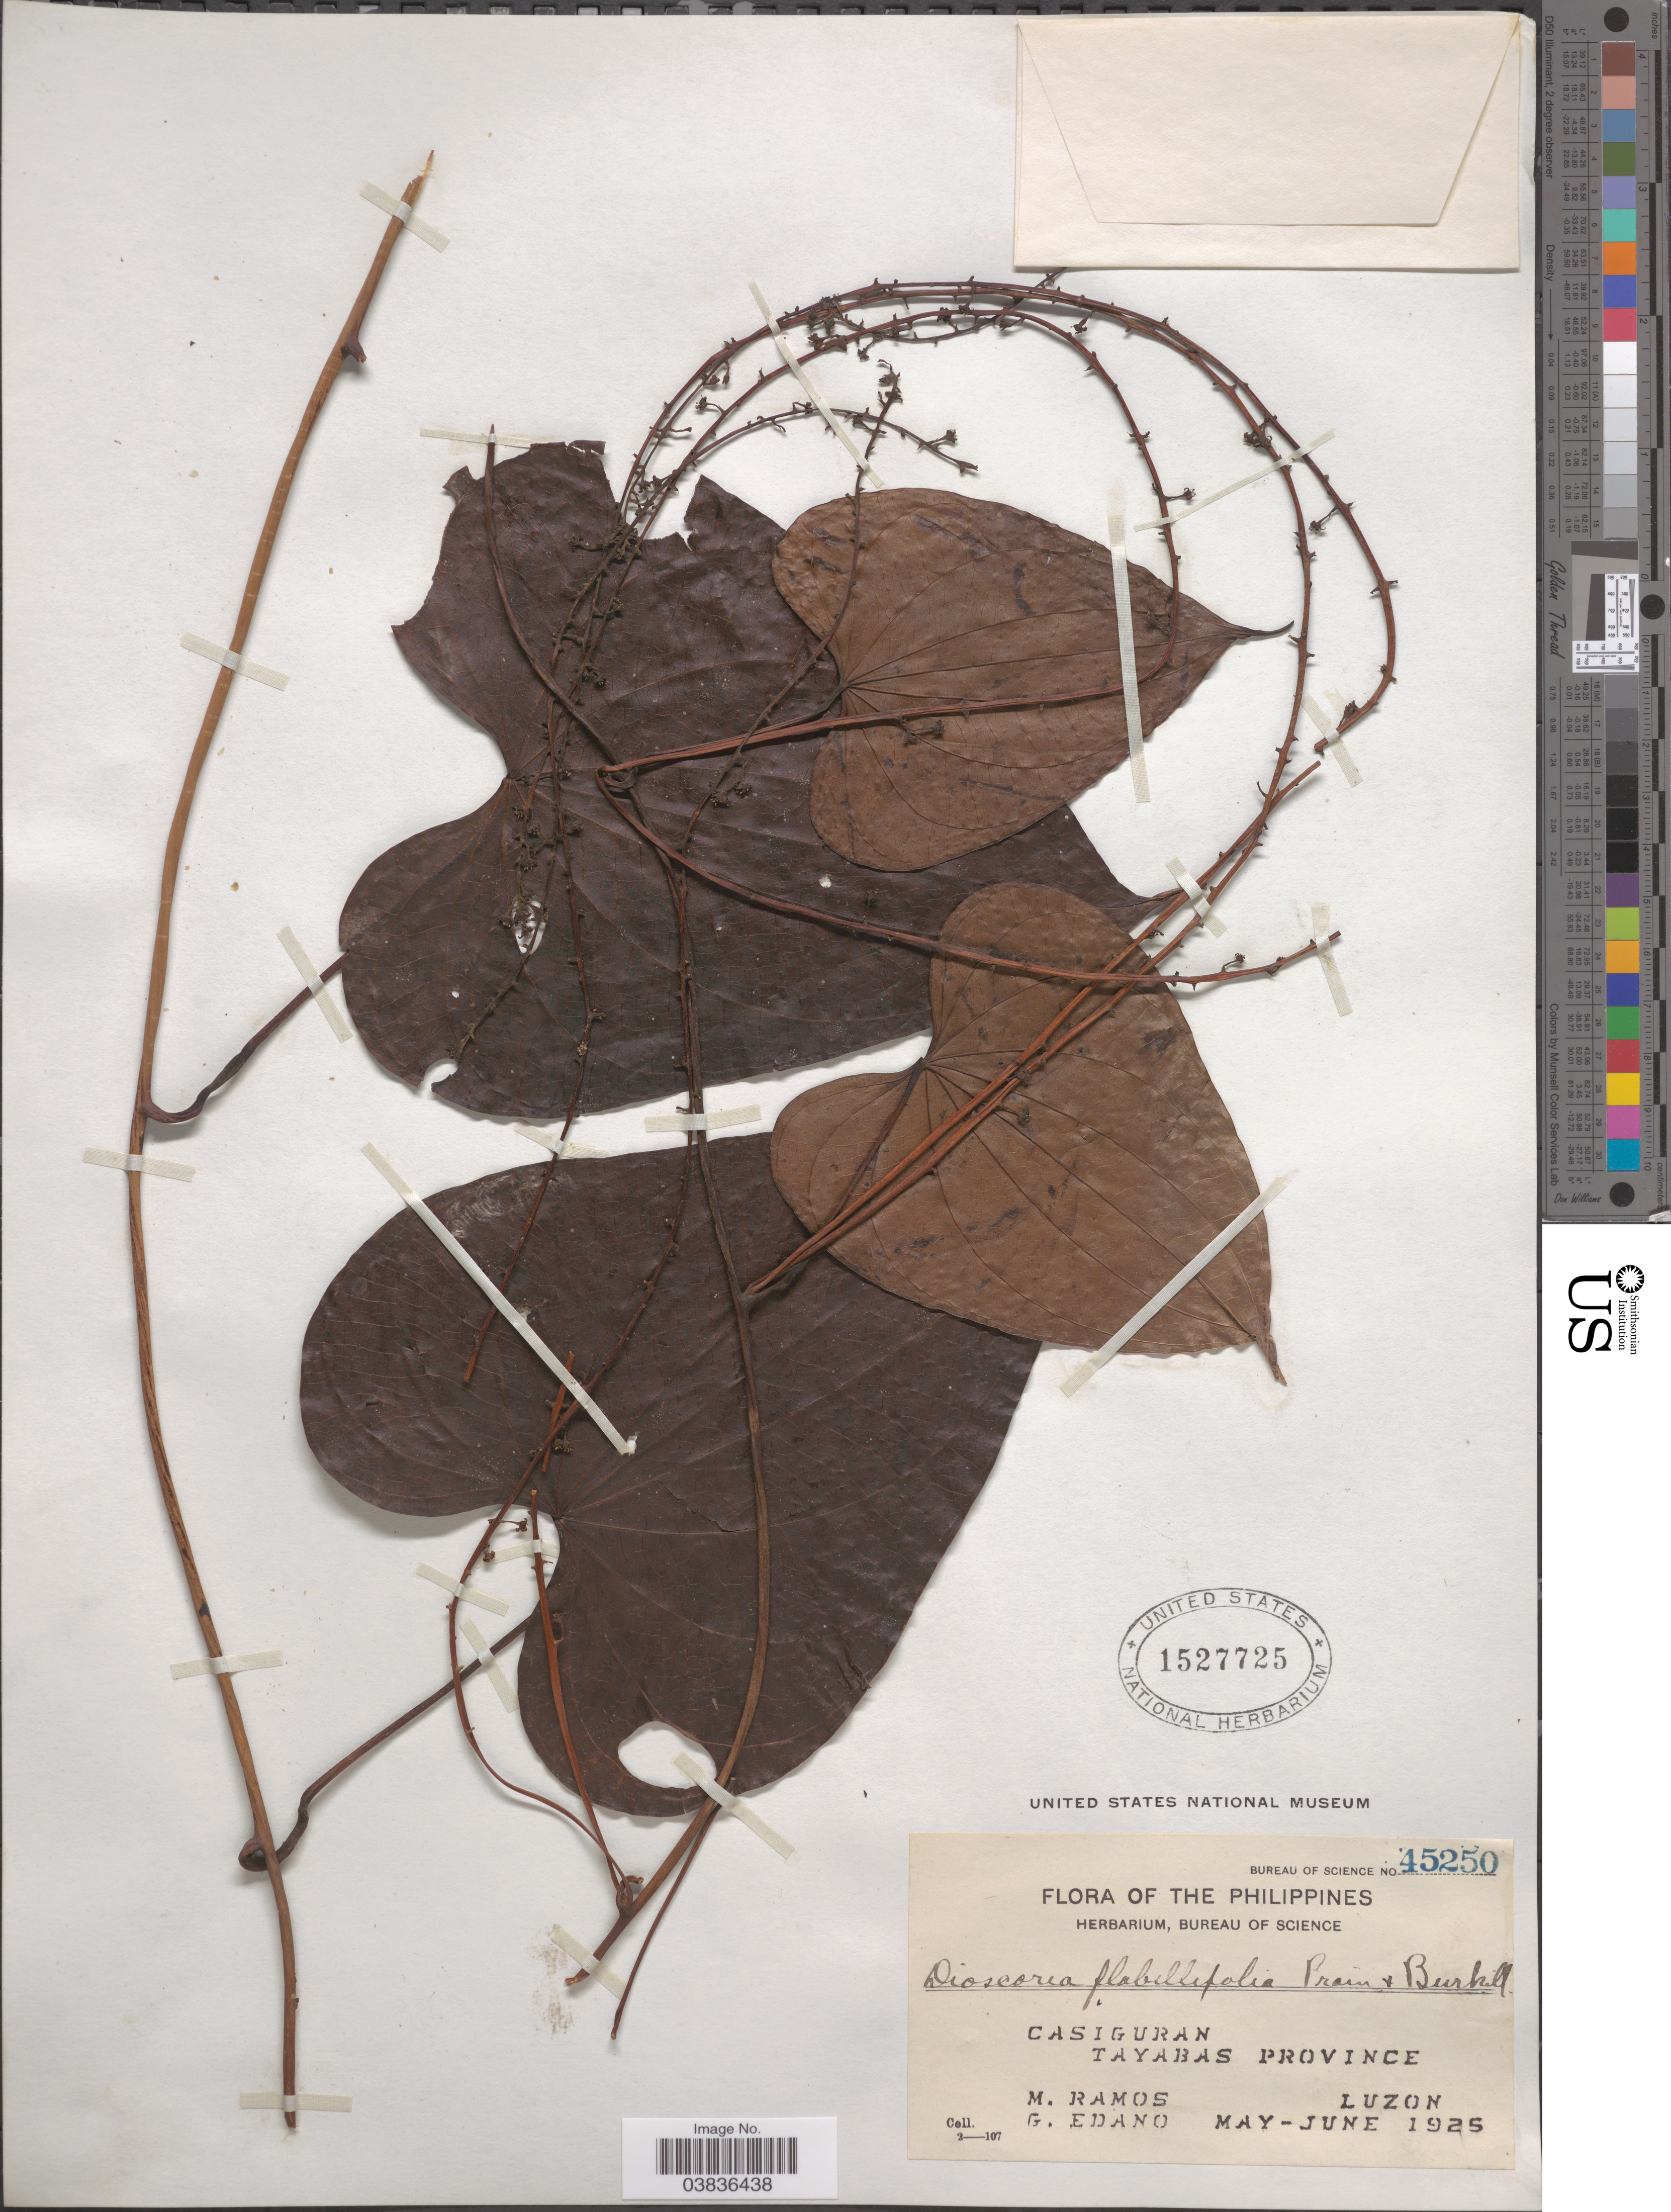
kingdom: Plantae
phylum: Tracheophyta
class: Liliopsida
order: Dioscoreales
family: Dioscoreaceae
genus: Dioscorea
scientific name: Dioscorea flabellifolia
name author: Prain & Burkill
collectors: M. Ramos & G. Edaño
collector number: Bureau of Science 45250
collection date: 1925-05/1925-06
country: Philippines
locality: Casiguran. Tayabas Province. Luzon.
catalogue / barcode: US 1527725